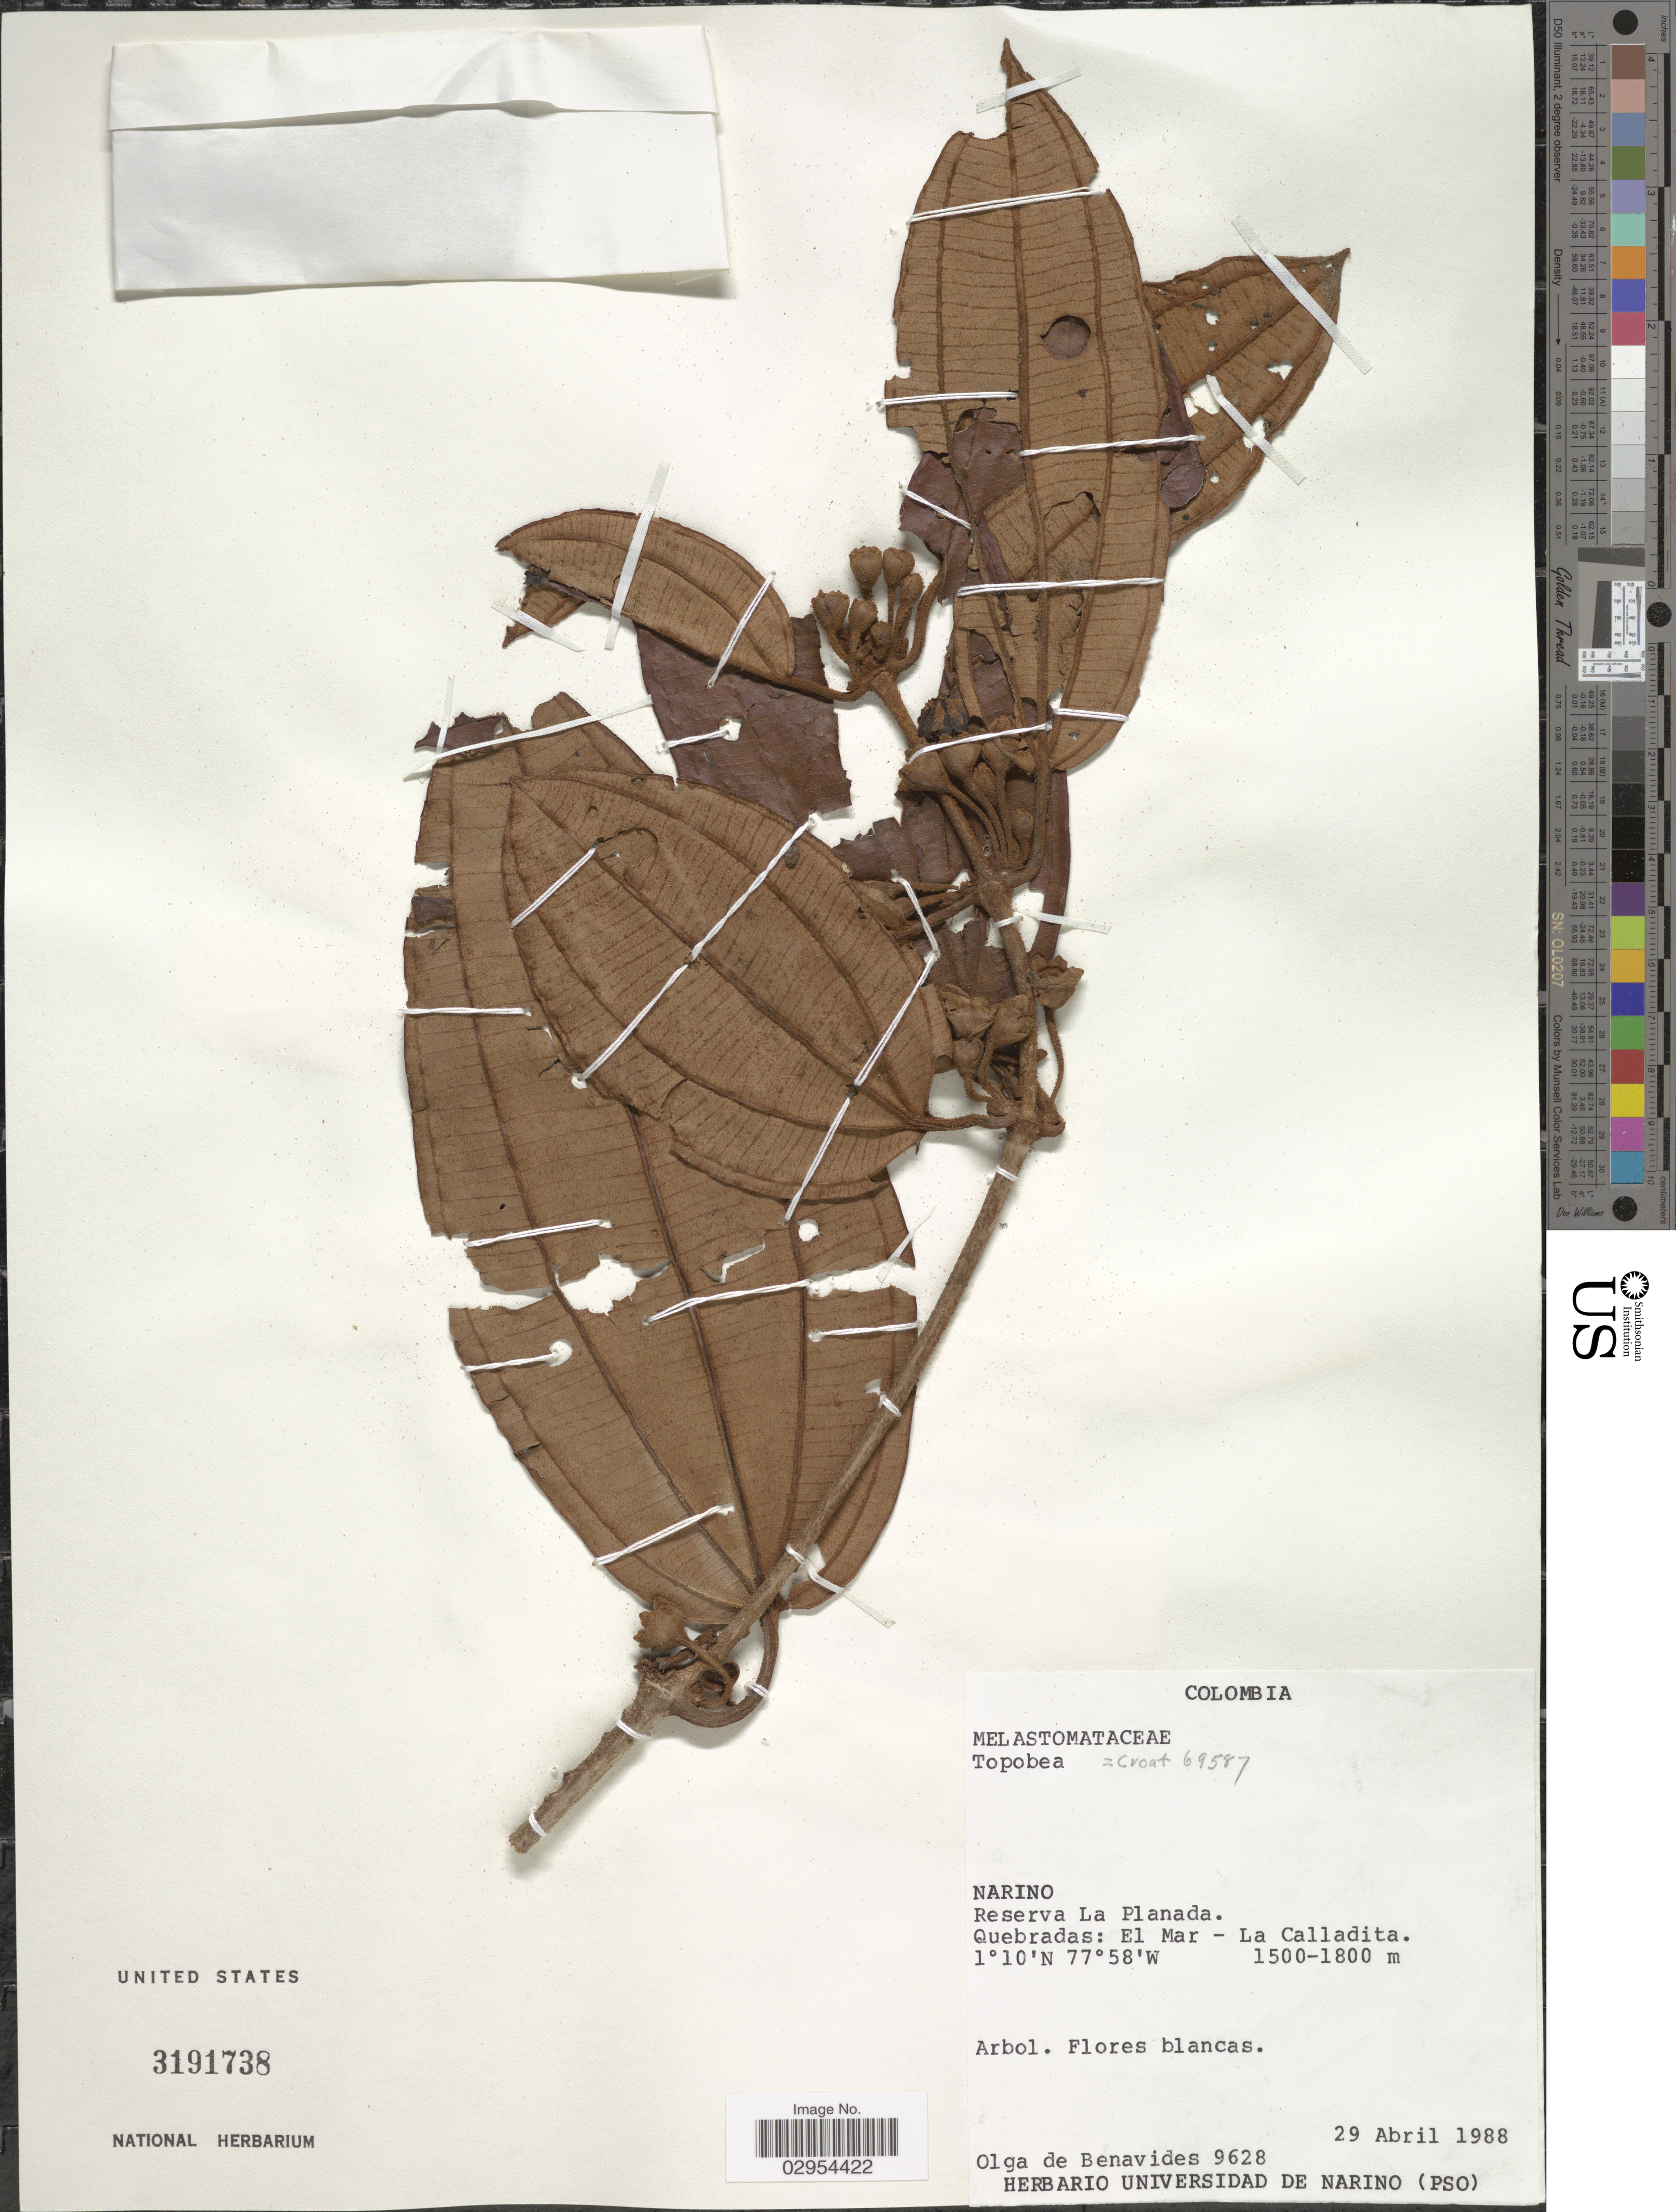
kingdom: Plantae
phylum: Tracheophyta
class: Magnoliopsida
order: Myrtales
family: Melastomataceae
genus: Topobea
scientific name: Topobea sp.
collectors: Olga S. de Benavides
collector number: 9628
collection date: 1988-04-29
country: Colombia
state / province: Nariño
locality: Reserva La Planada. Quebradas: El Mar - La Calladita.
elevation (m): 1500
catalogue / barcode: US 3191738